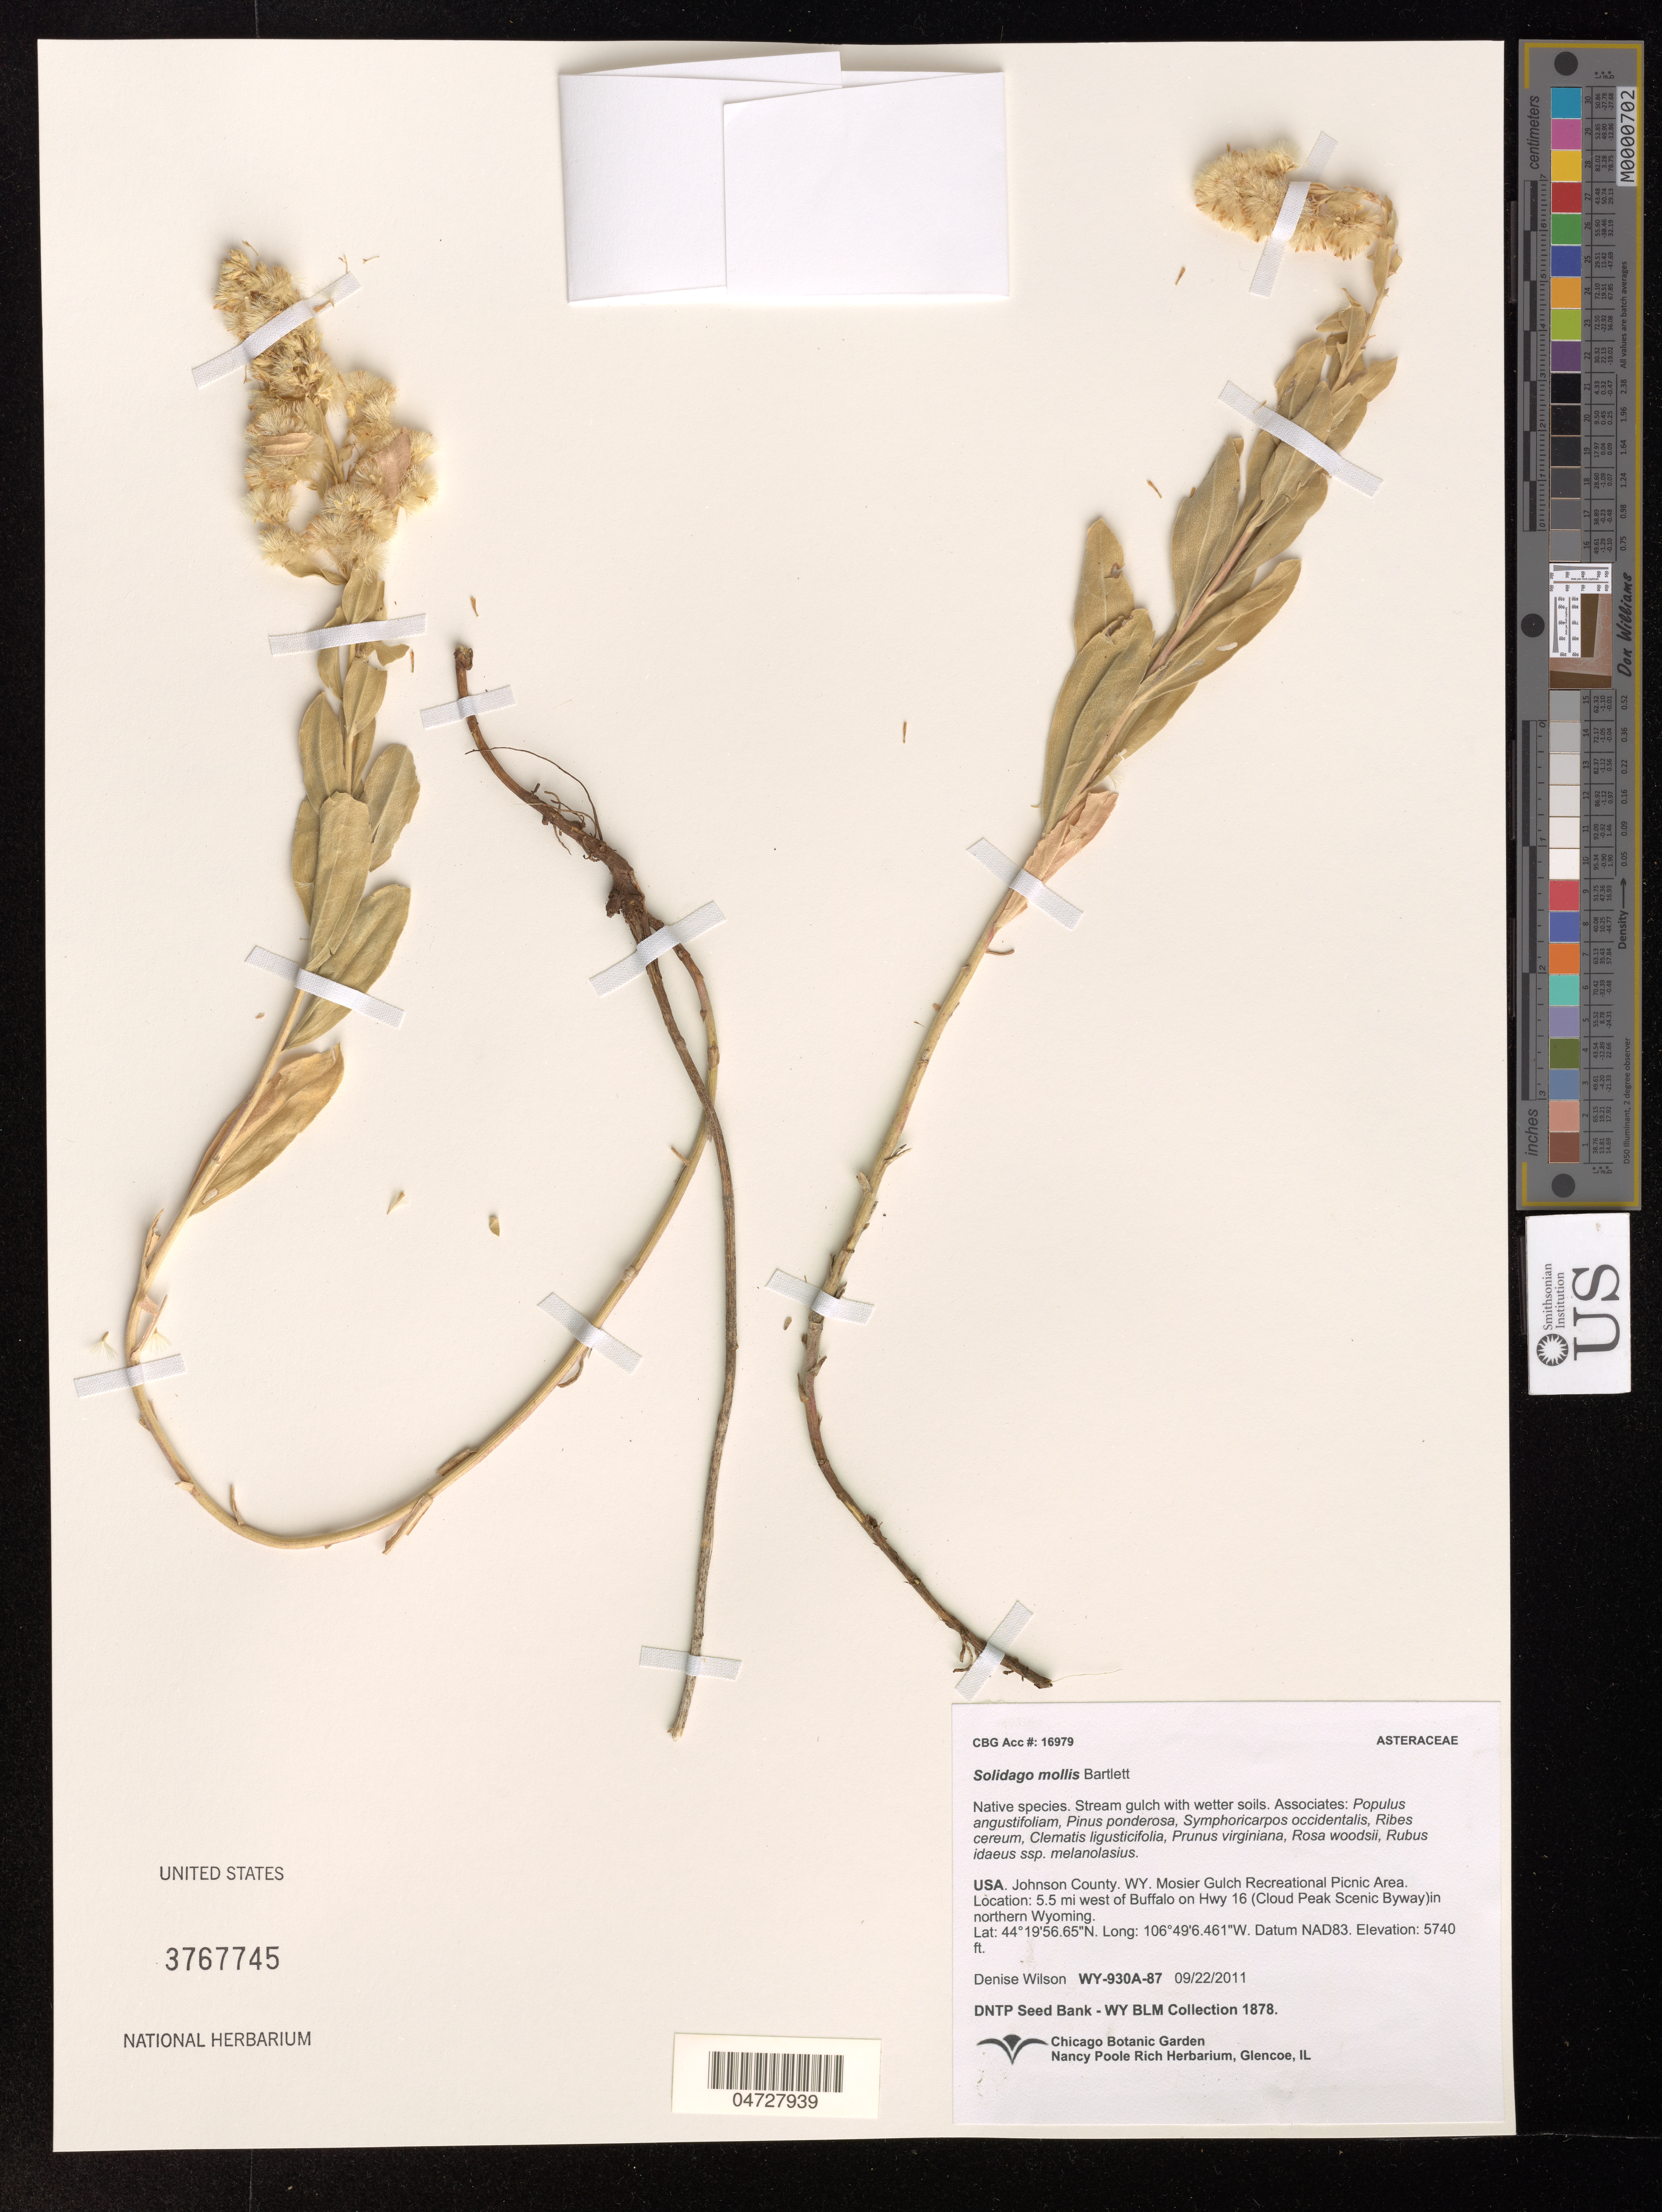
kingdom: Plantae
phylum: Tracheophyta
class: Magnoliopsida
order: Asterales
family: Asteraceae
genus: Solidago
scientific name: Solidago mollis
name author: Bartl.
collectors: D. Wilson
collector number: WY-930A-87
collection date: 2011-09-22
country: United States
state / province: Wyoming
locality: Johnson County. Mosier Gulch Recreational Picnic Area. 5.5. mi west of Buffalo on Hwy 16.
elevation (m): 1750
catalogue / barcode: US 3767745